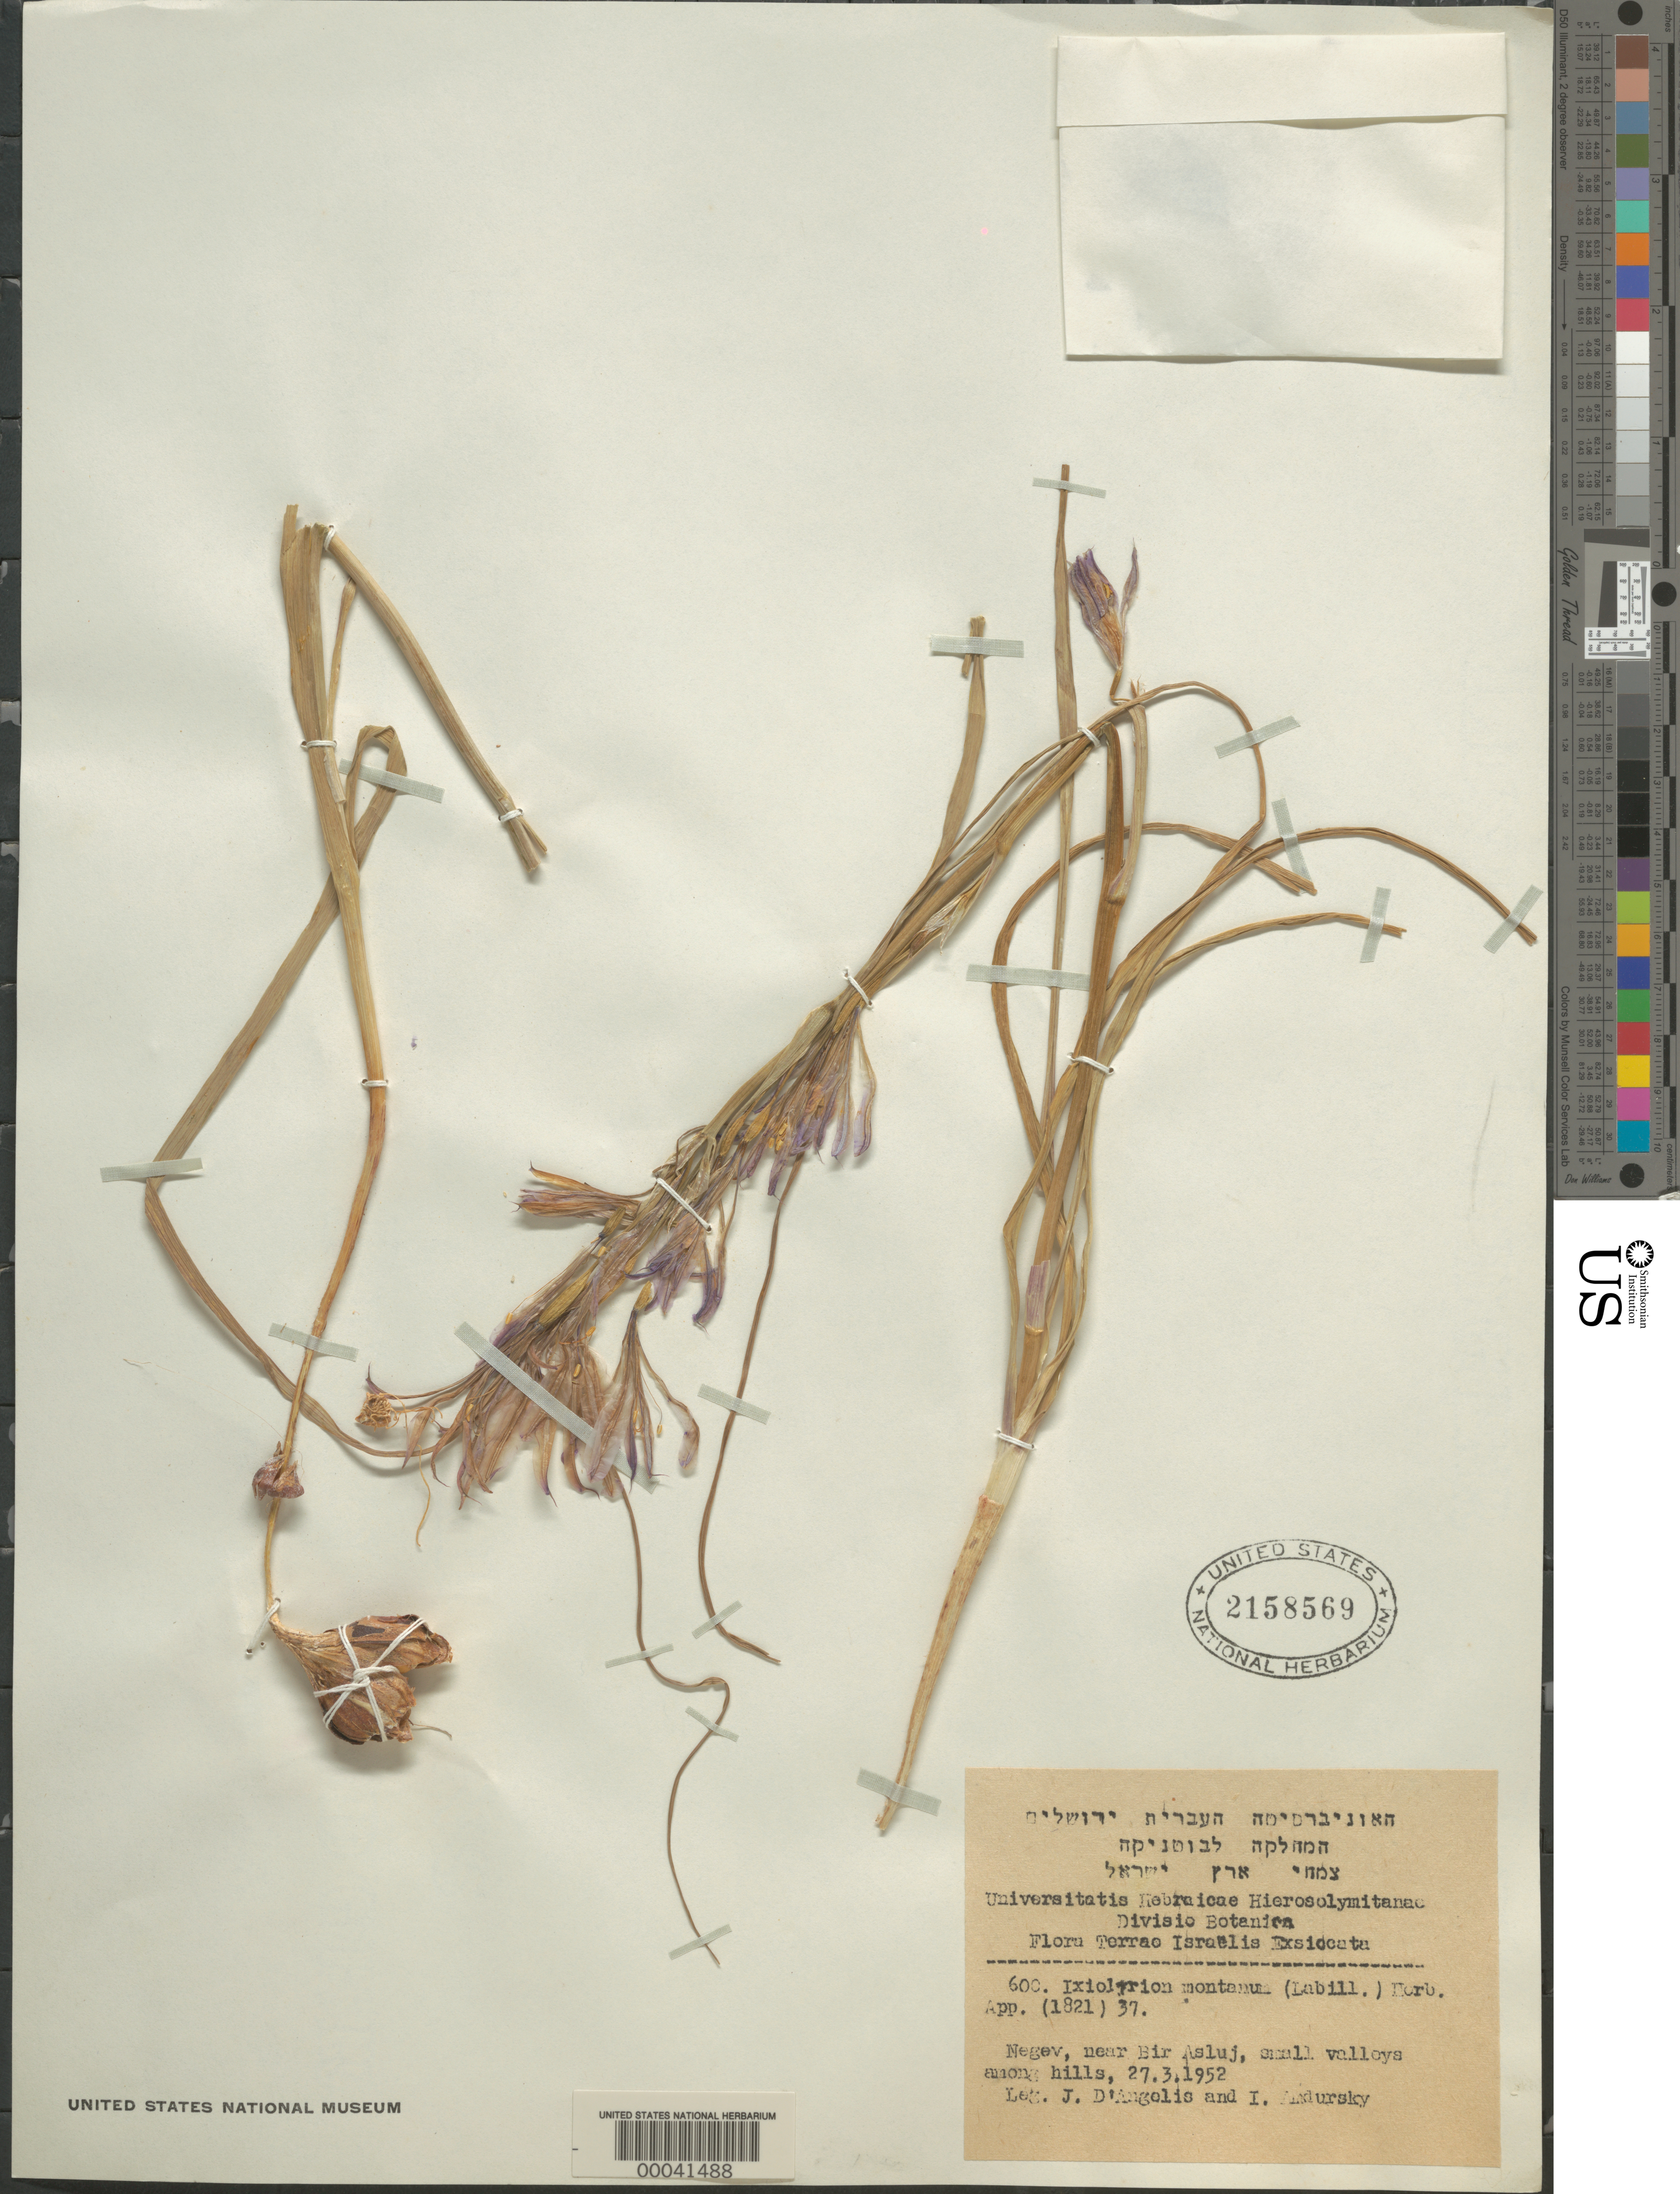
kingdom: Plantae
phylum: Tracheophyta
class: Liliopsida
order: Asparagales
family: Ixioliriaceae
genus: Ixiolirion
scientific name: Ixiolirion montanum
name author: Herb.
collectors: J. D'angelis & I. Amdursky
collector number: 600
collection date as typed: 27 Mar 1952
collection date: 1952-03-27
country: Israel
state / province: Southern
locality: Negev, near Bir Asluj. [Hadarom (southern) District]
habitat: Small valleys among hills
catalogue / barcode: US 2158569